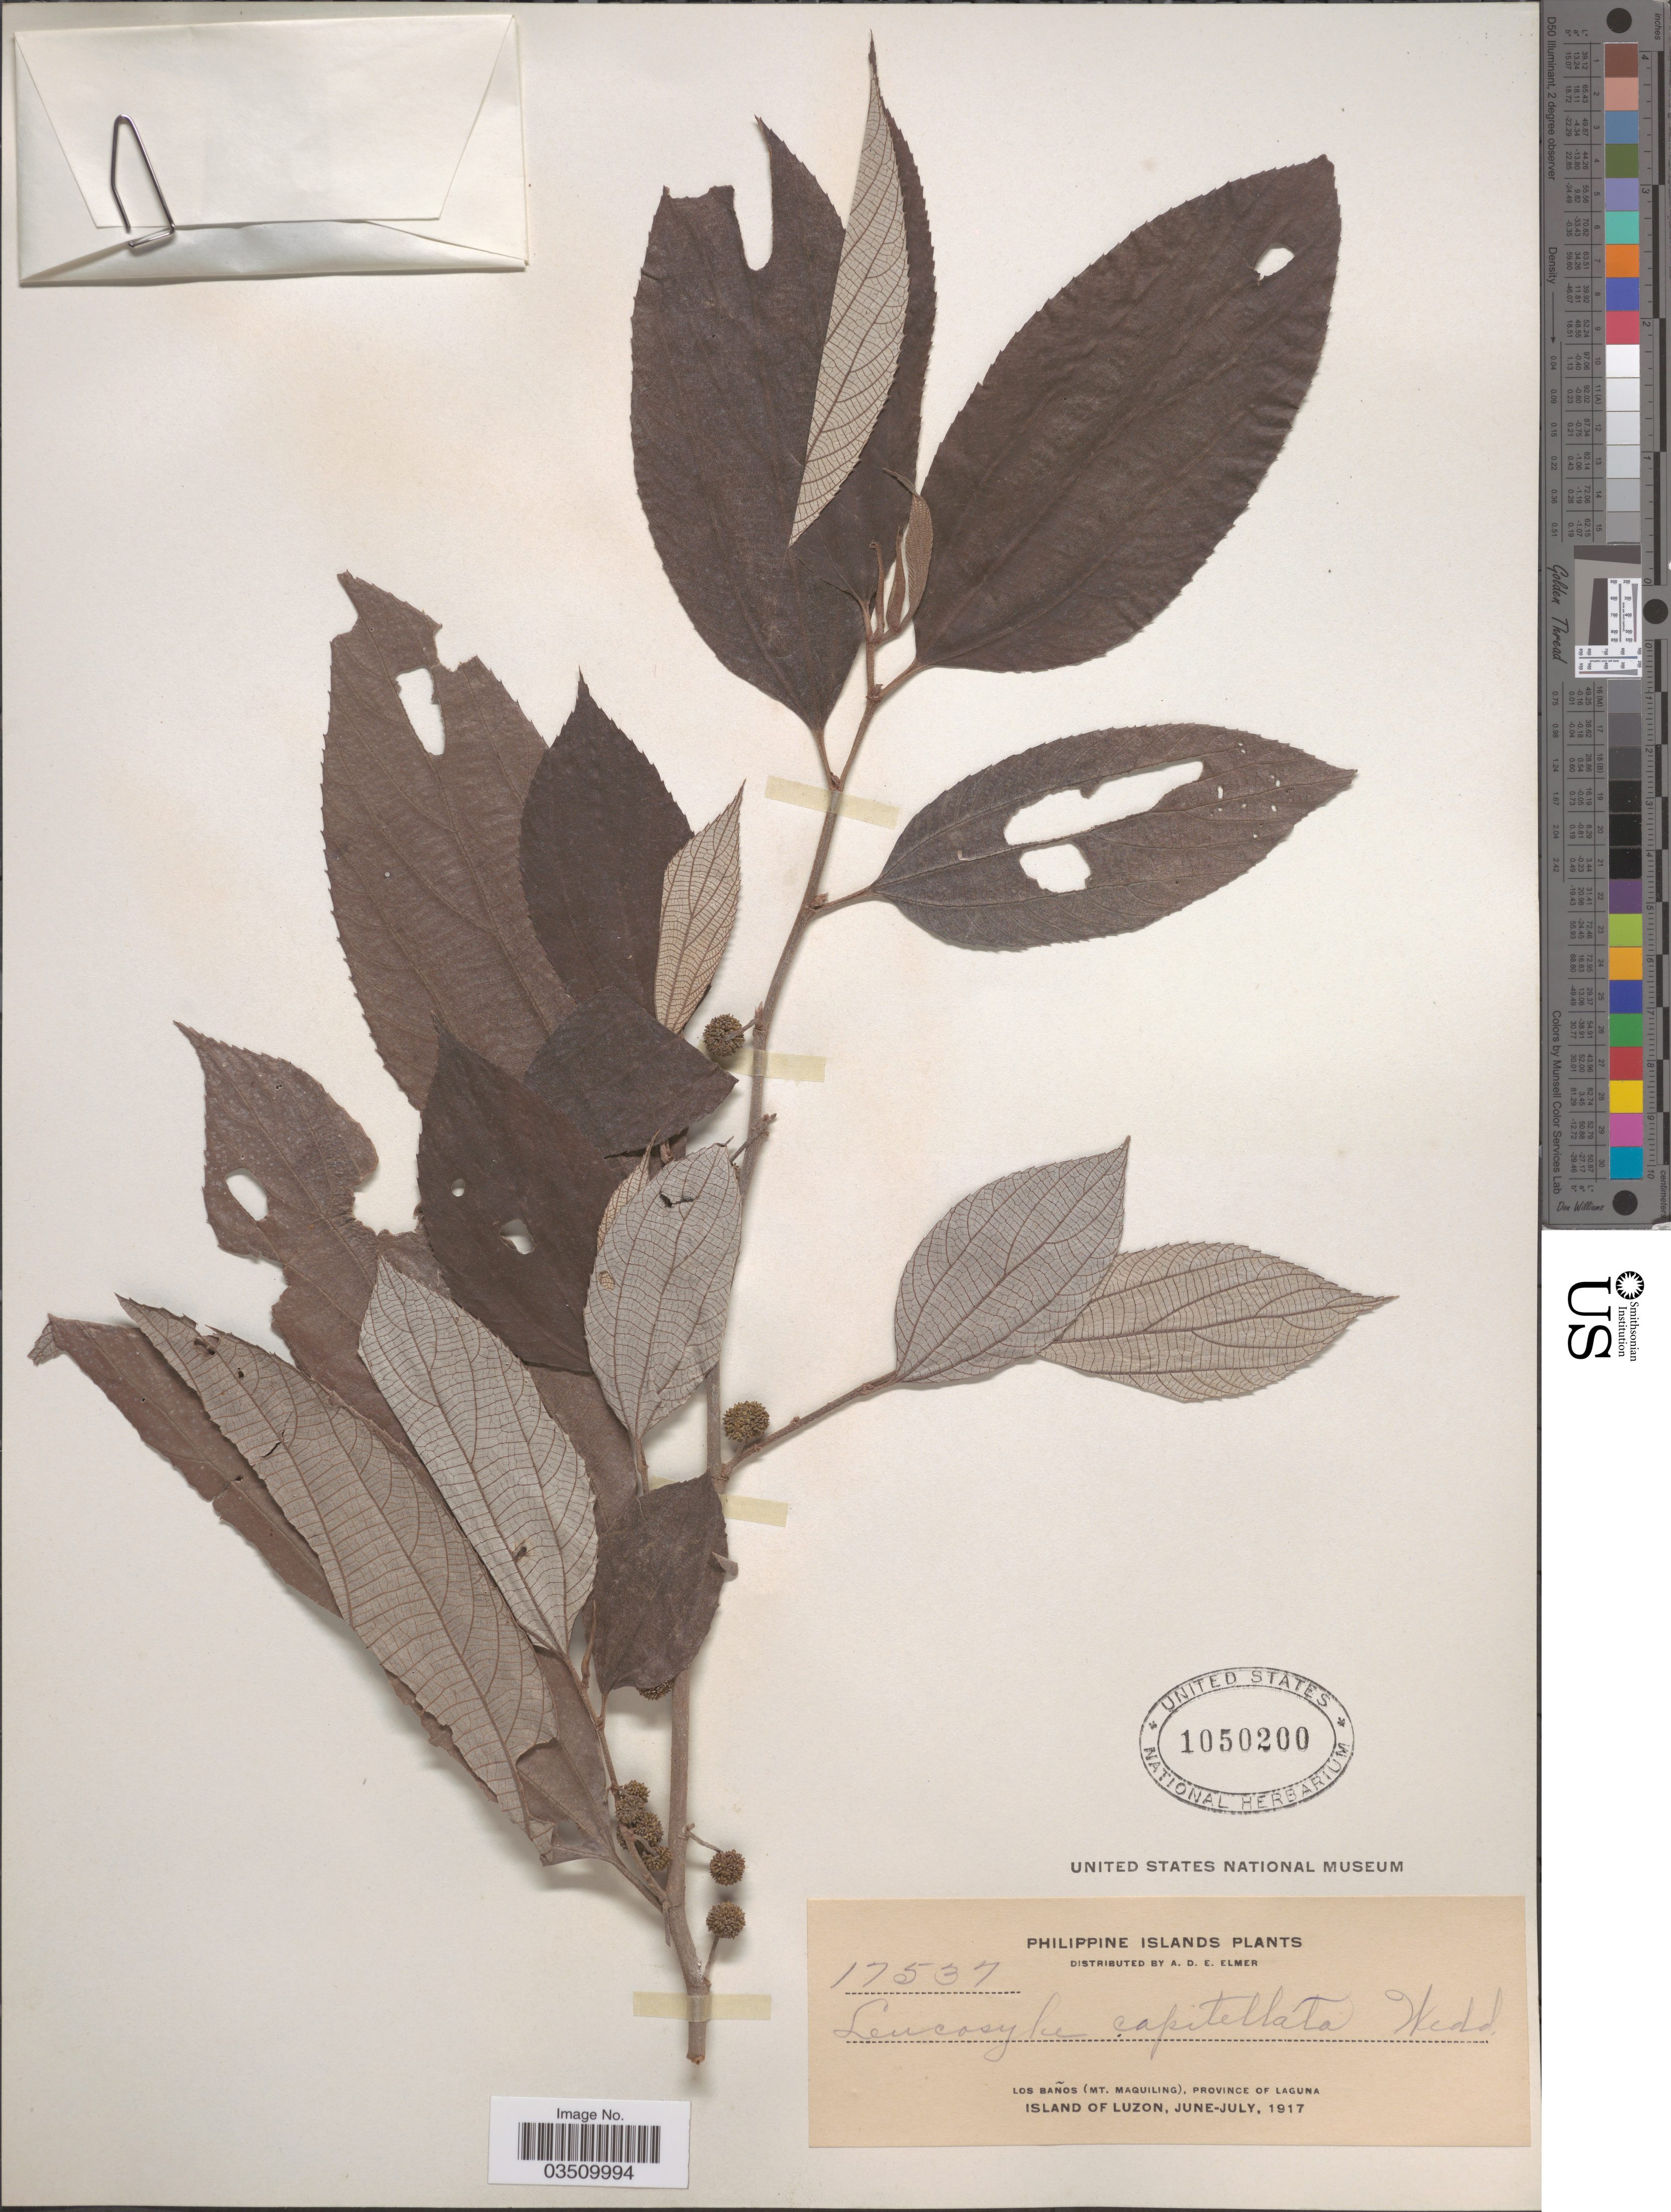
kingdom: Plantae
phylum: Tracheophyta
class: Magnoliopsida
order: Rosales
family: Urticaceae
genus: Leucosyke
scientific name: Leucosyke capitellata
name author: (Poir.) Wedd.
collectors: A. D. E. Elmer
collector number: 17537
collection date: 1917-06/1917-07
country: Philippines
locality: Philippine Islands. Los Baños (Mt. Maquiling), Province of Laguna. Island of Luzon.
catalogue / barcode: US 1050200